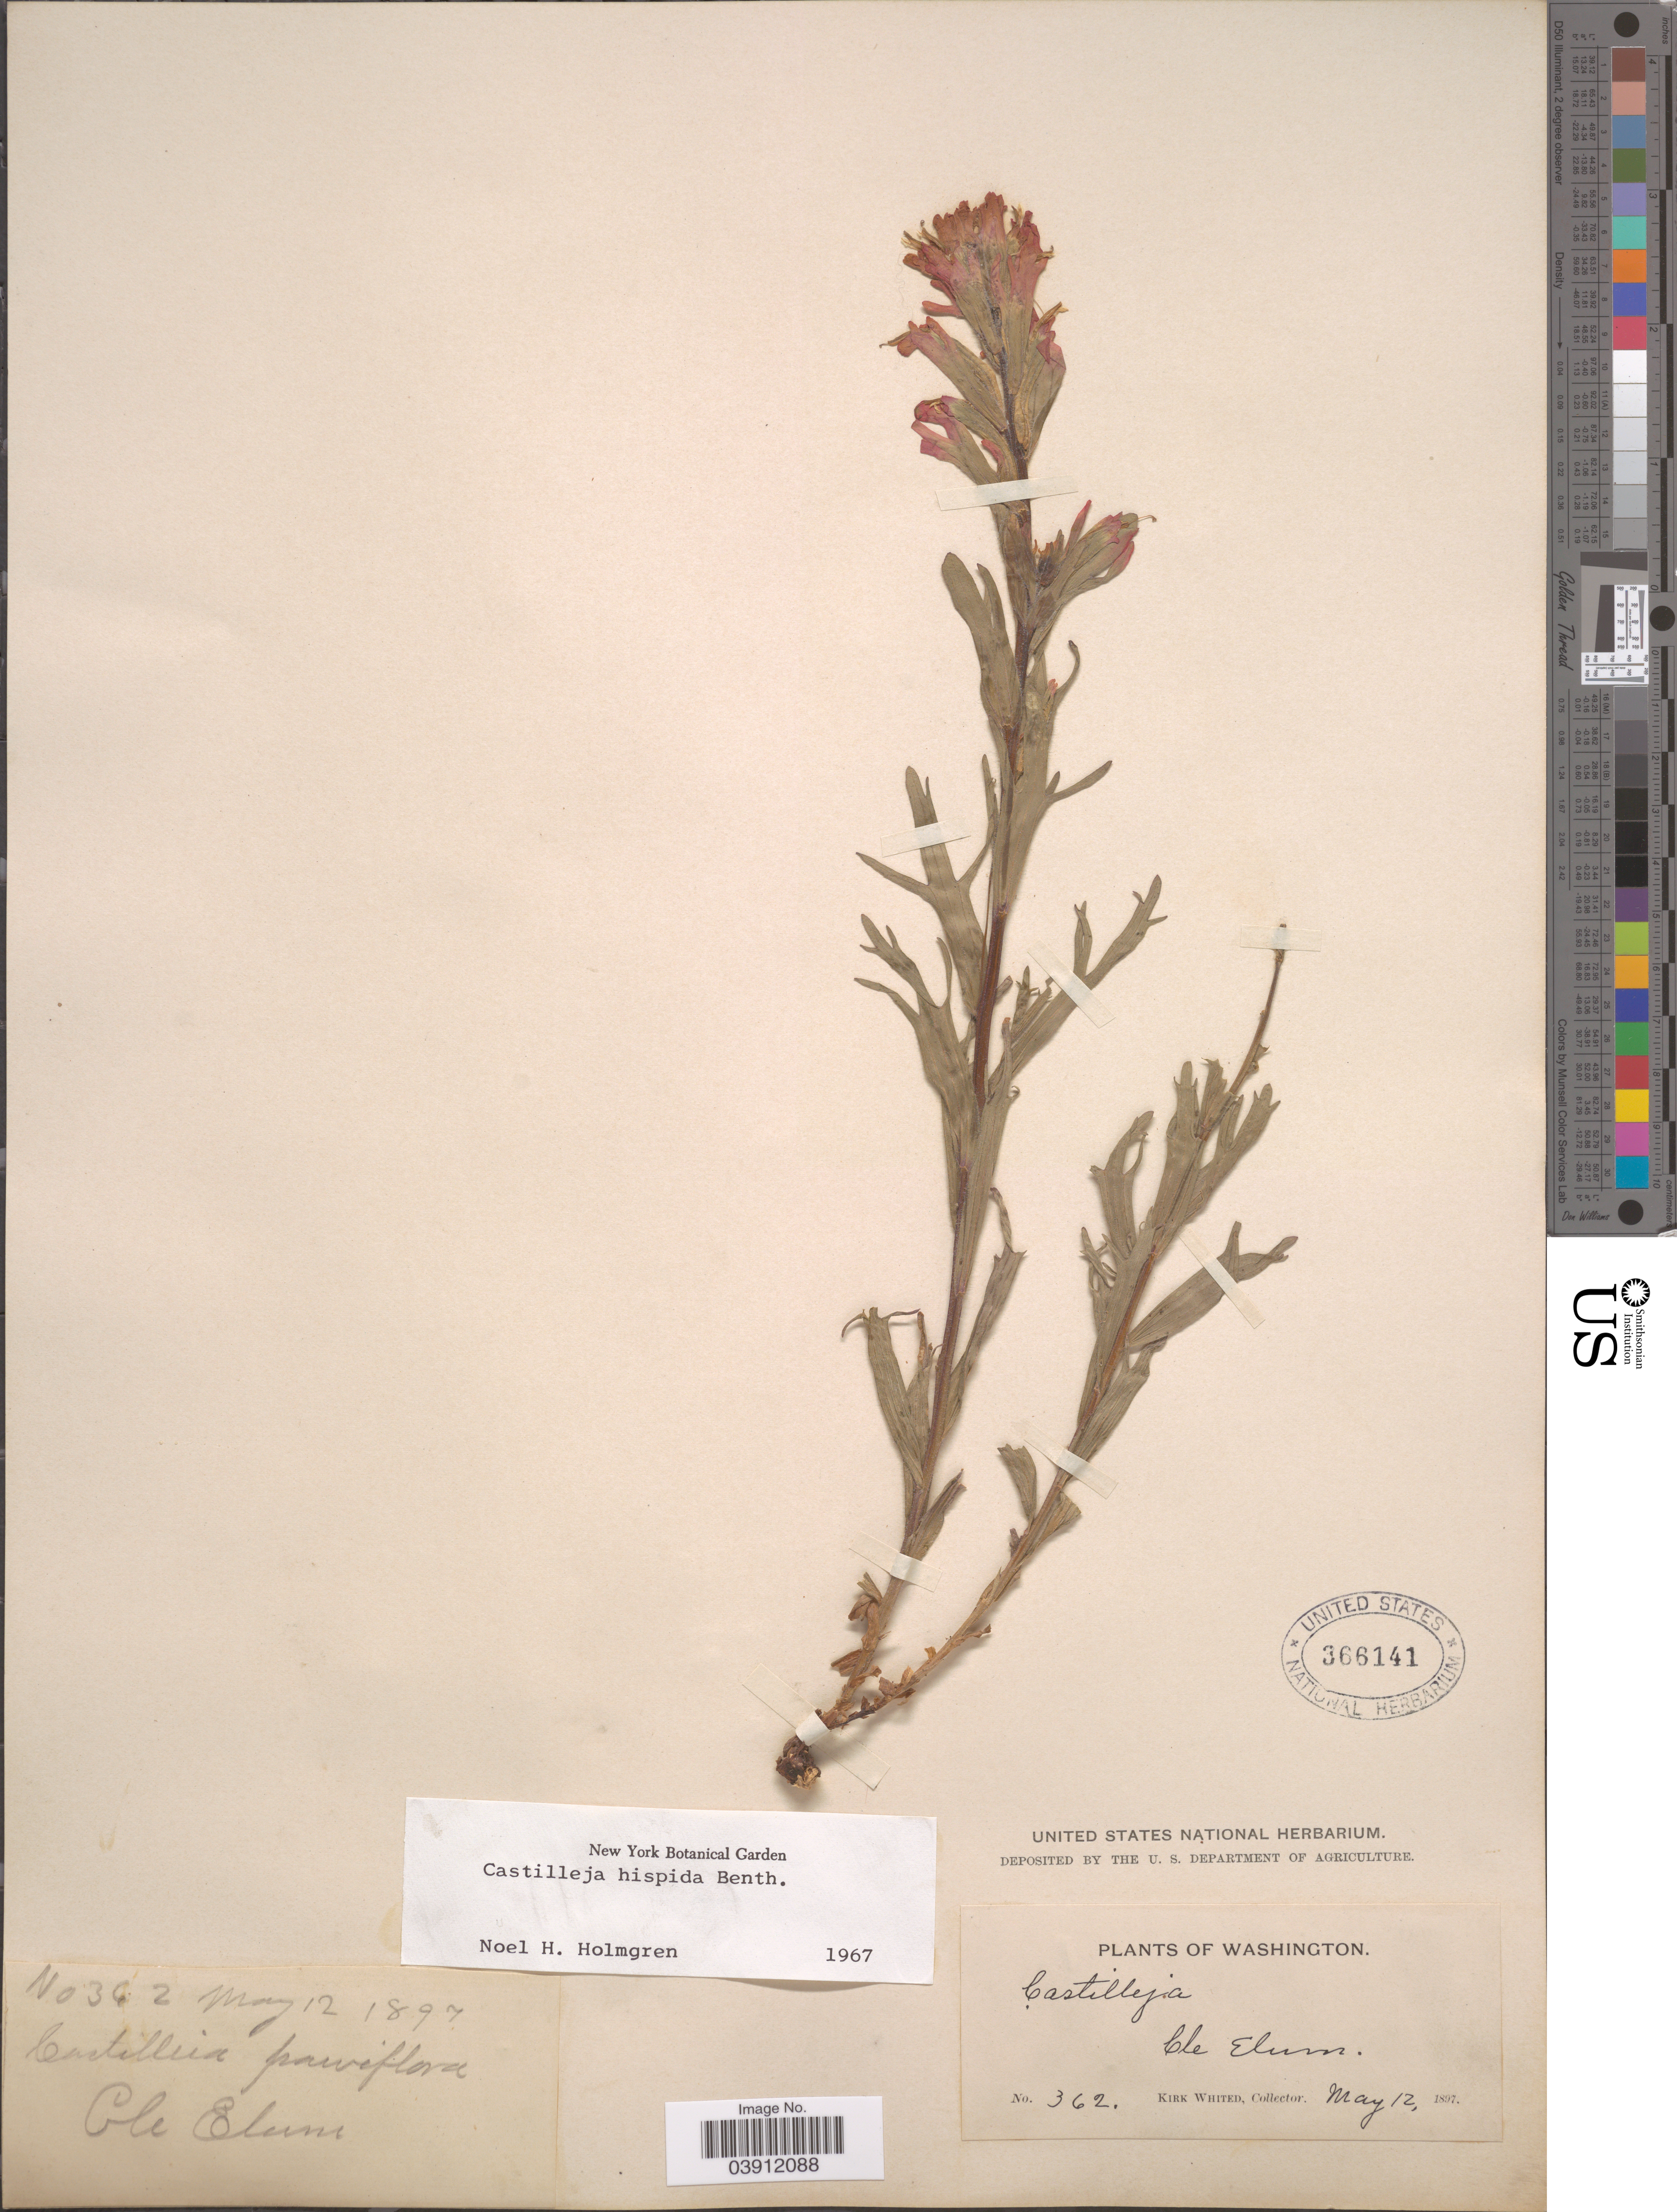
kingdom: Plantae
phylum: Tracheophyta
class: Magnoliopsida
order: Lamiales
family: Orobanchaceae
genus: Castilleja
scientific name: Castilleja hispida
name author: Benth. ex Hook.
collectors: K. Whited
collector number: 362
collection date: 1897-05-12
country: United States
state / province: Washington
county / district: Kittitas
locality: Cle Elum.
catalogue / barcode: US 366141